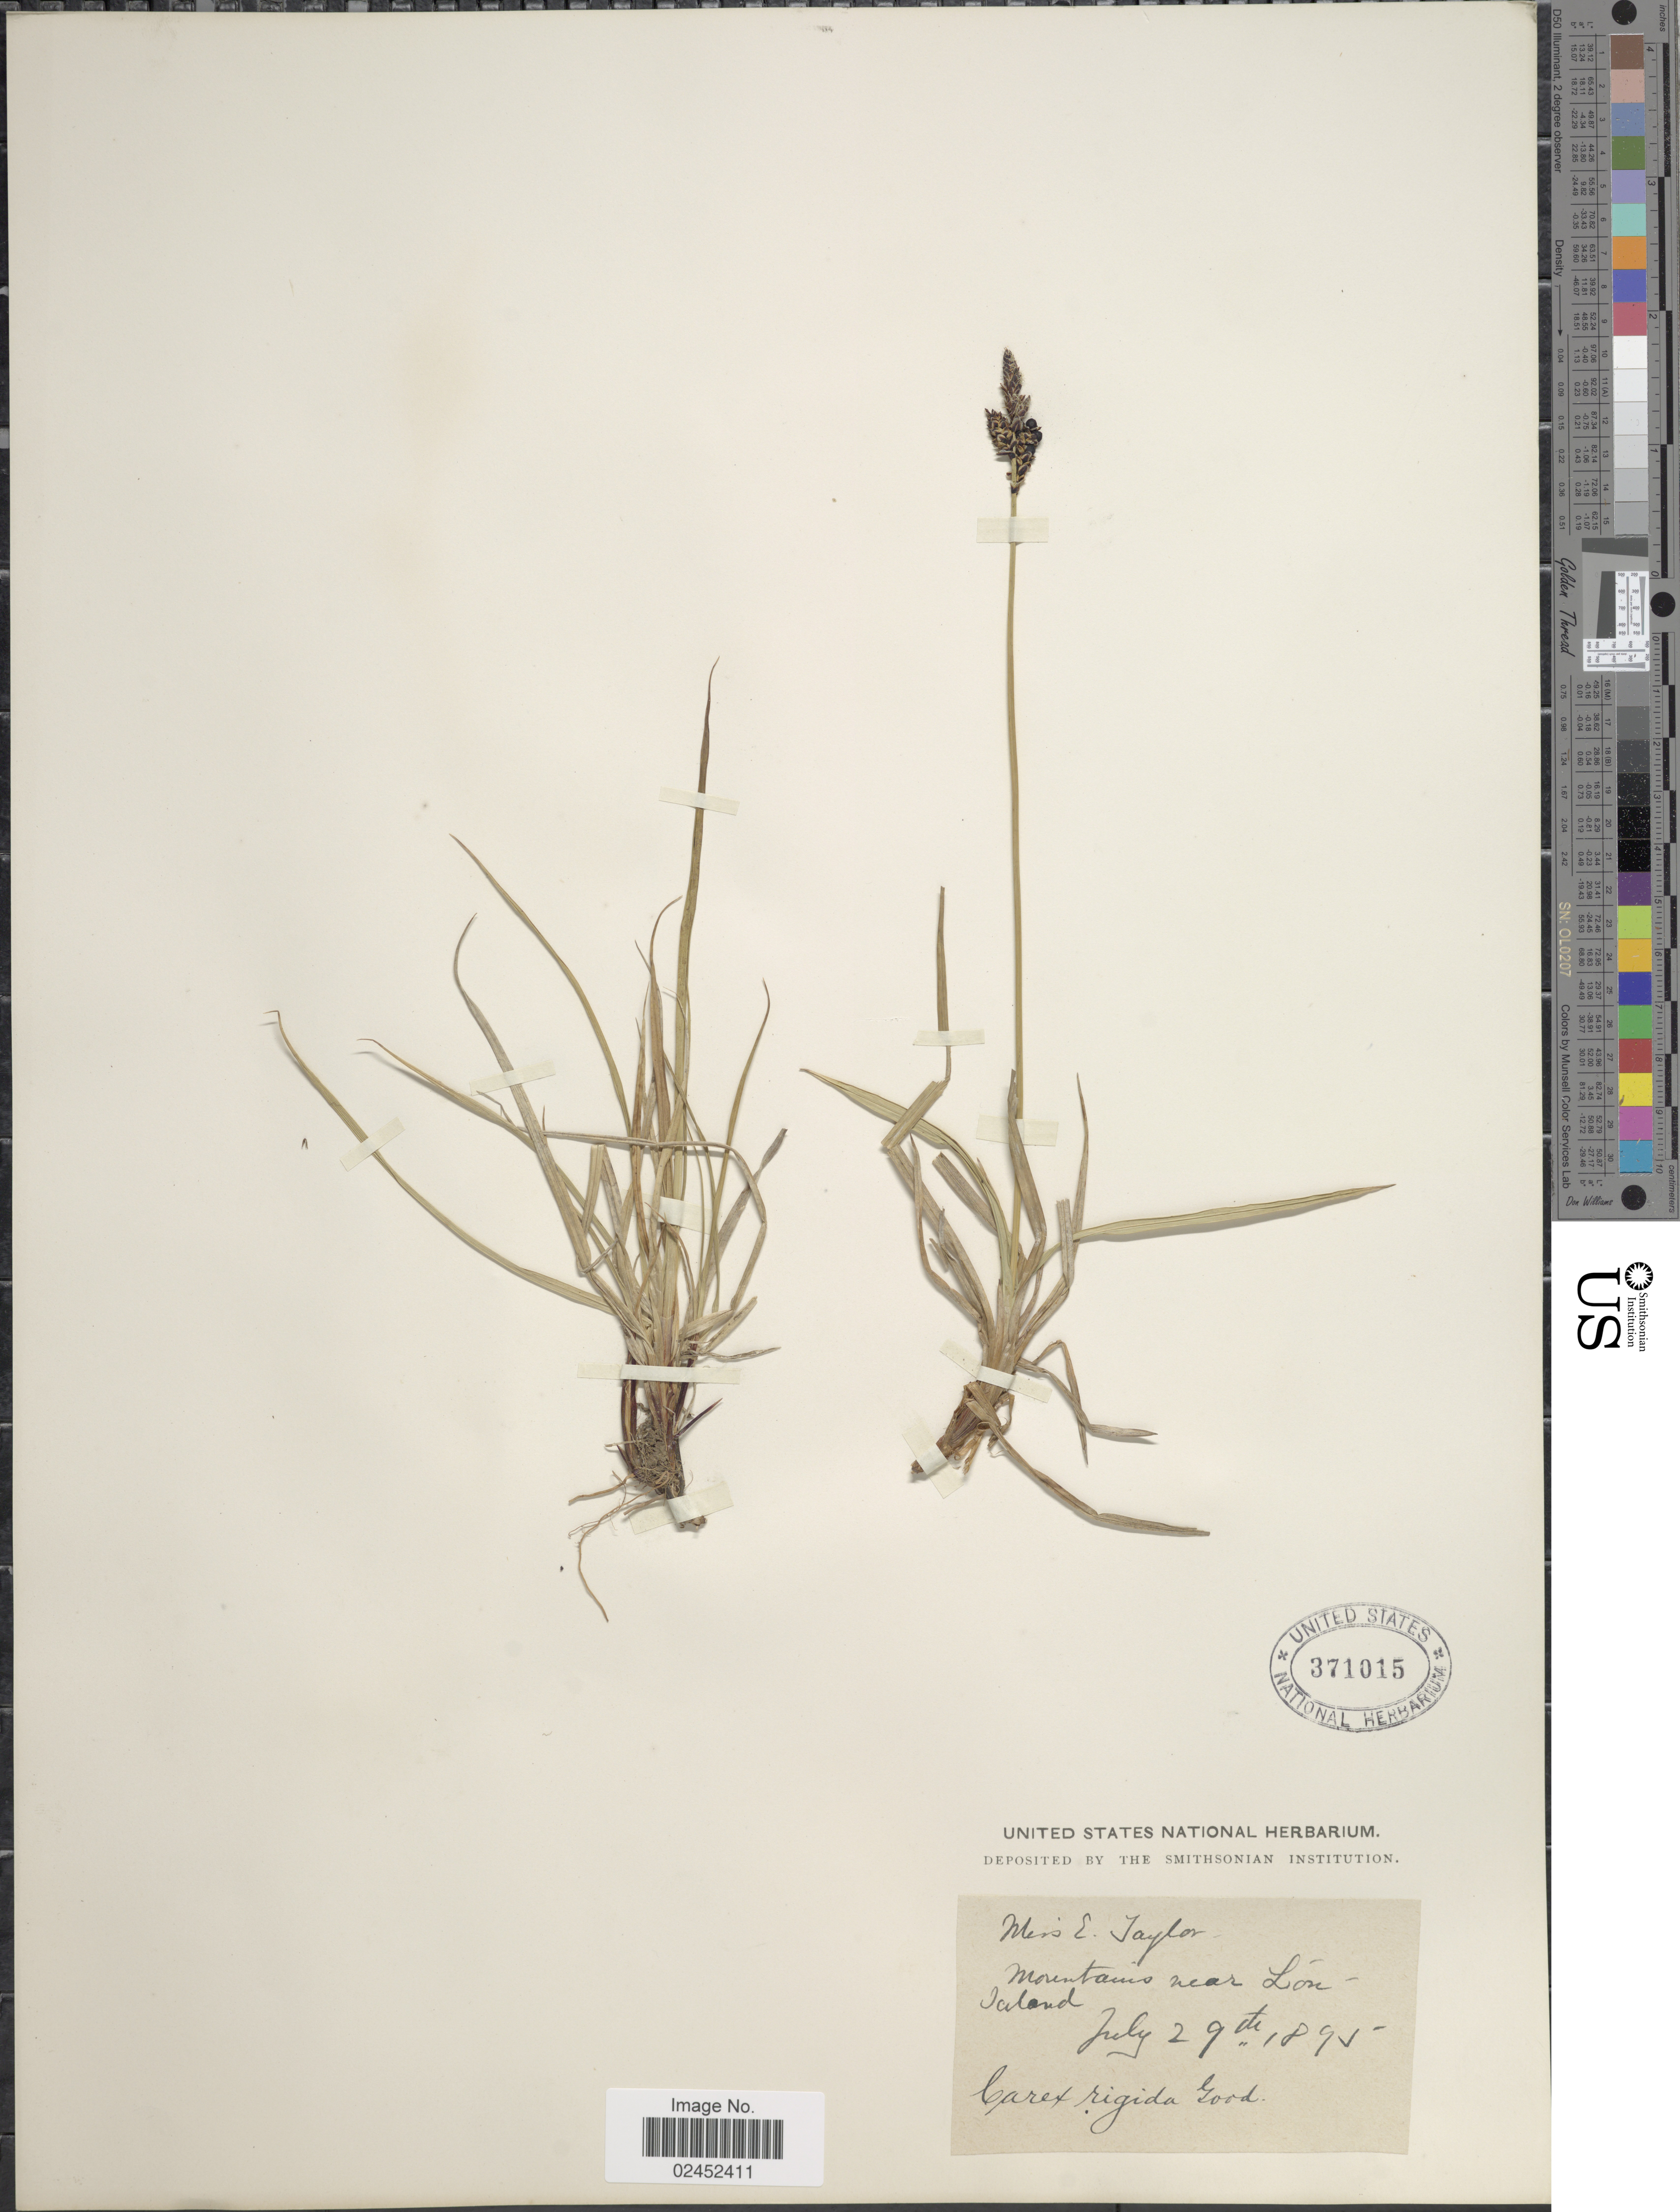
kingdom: Plantae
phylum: Tracheophyta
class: Liliopsida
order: Poales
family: Cyperaceae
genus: Carex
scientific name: Carex dacica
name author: Heuff.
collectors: E. Taylor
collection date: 1895-07-29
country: Iceland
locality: Mountains near Lón.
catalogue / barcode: US 371015